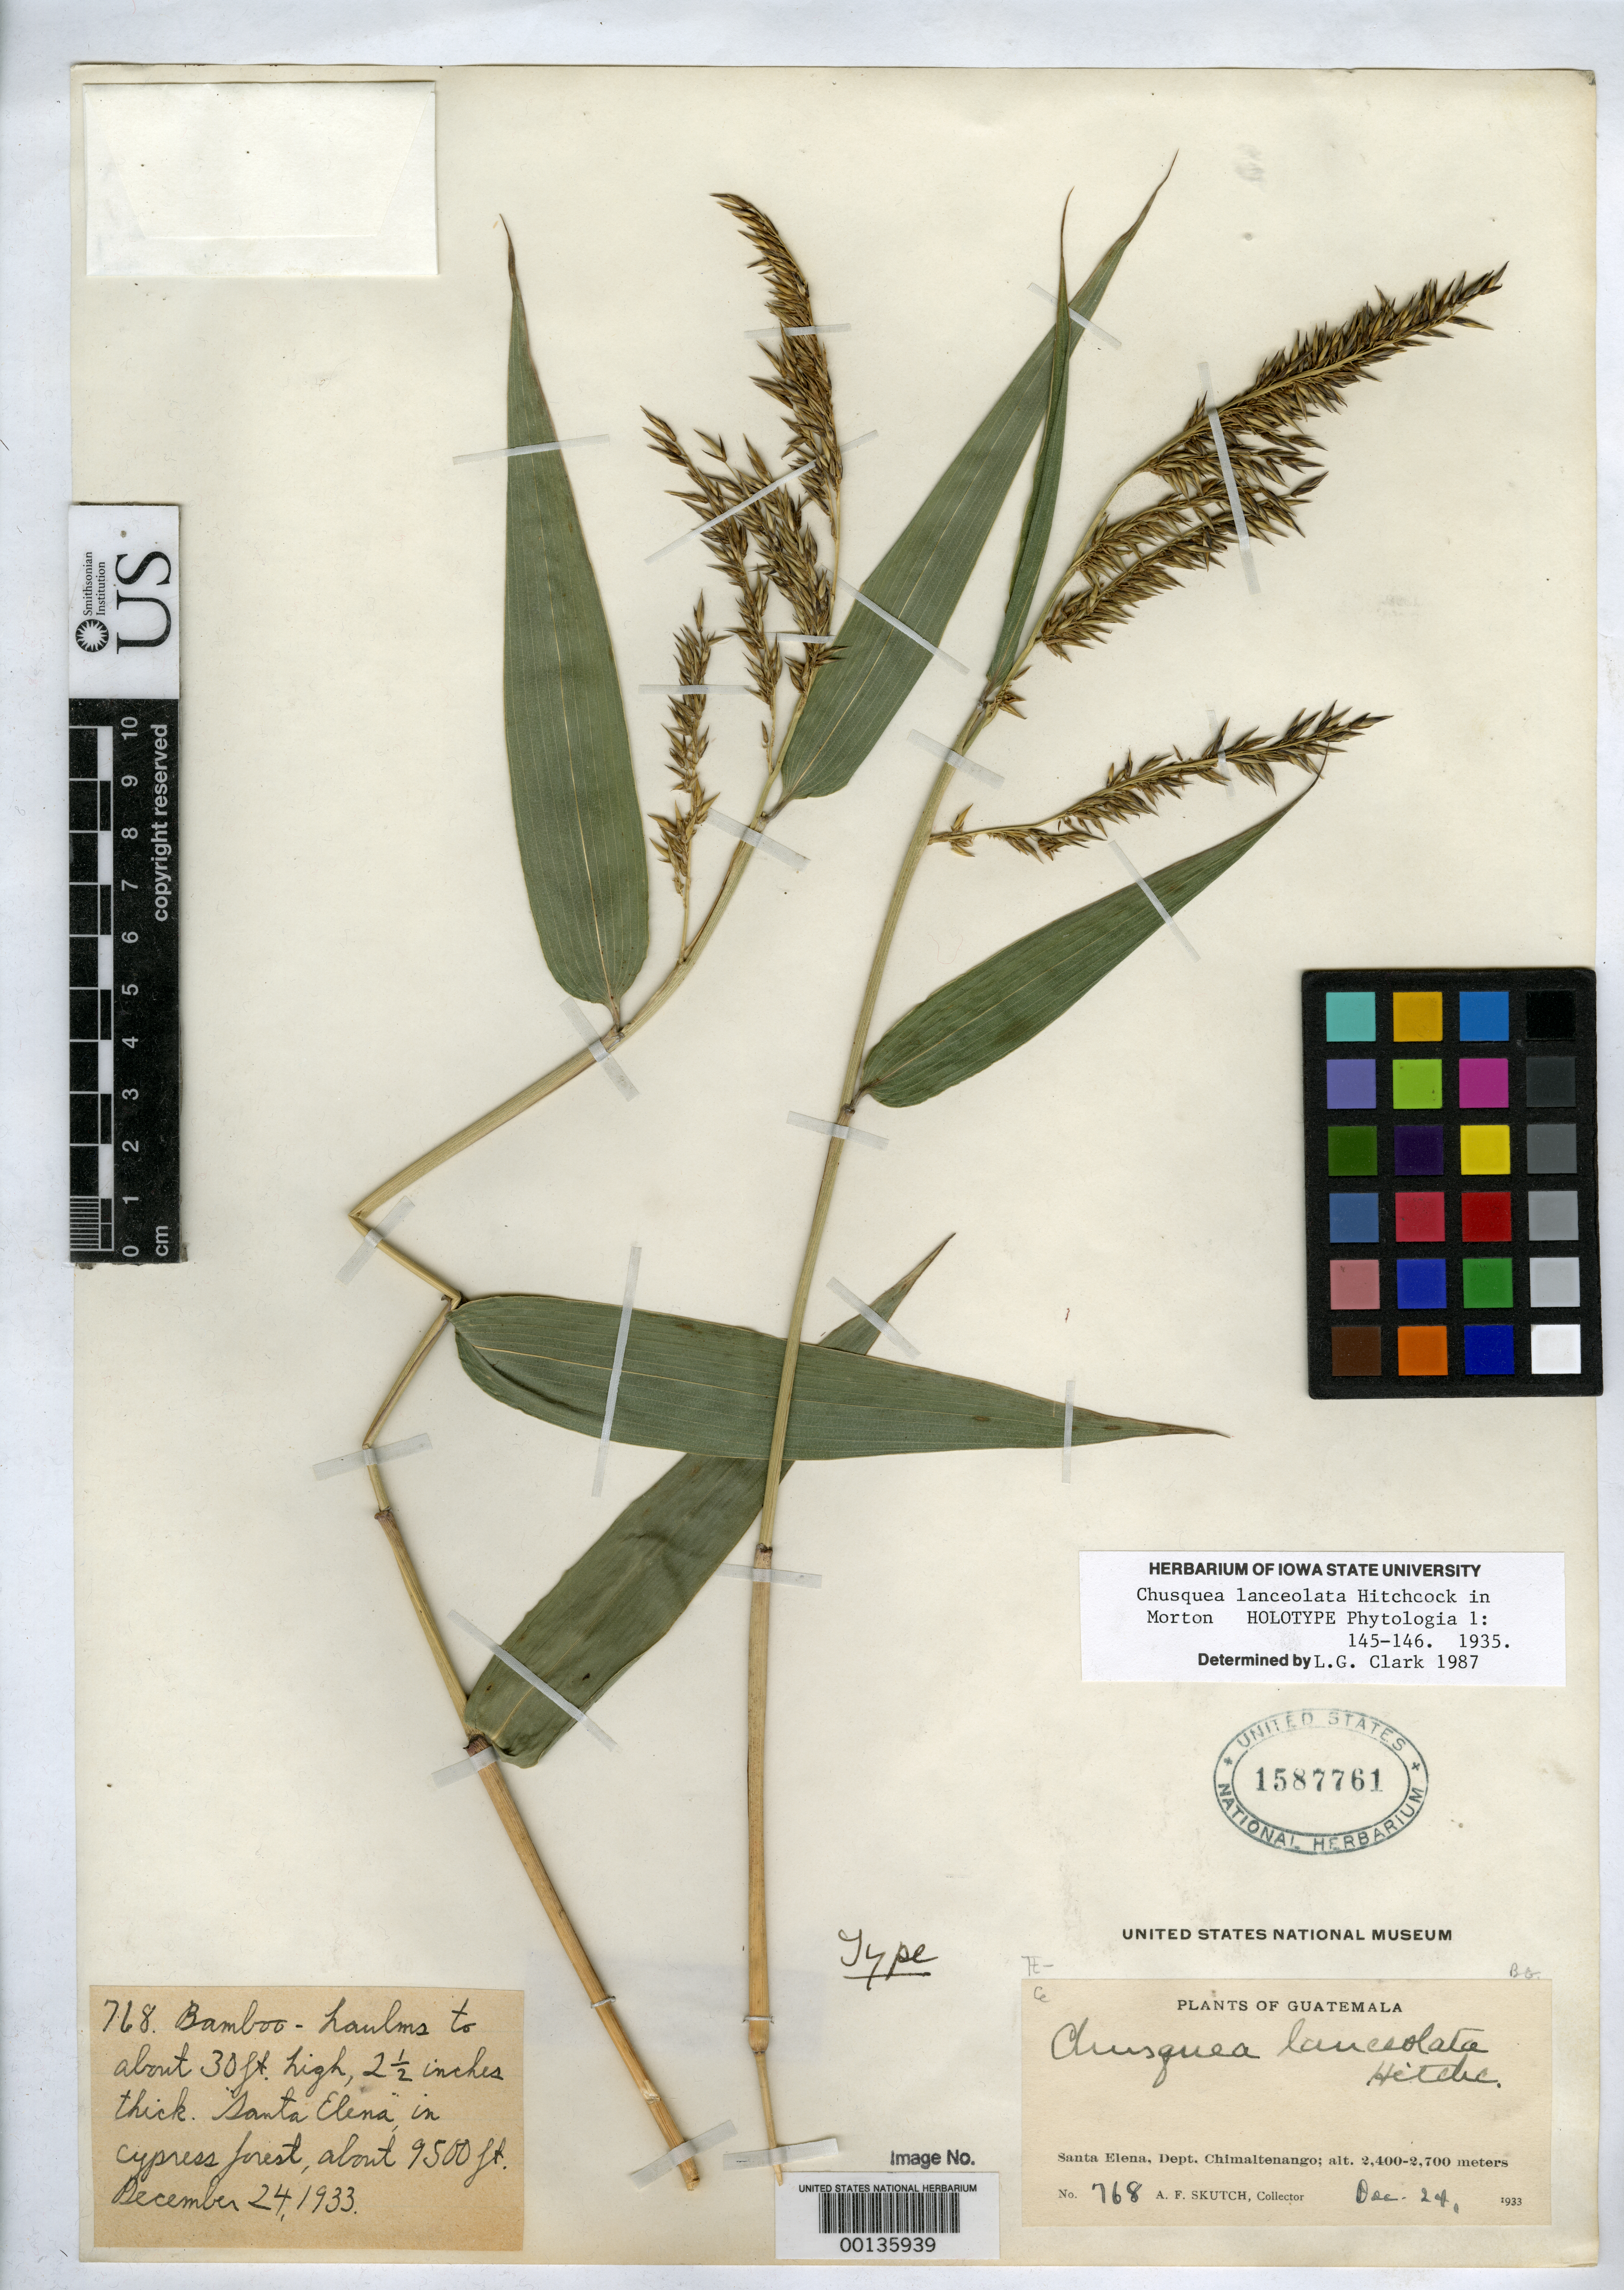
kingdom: Plantae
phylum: Tracheophyta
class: Liliopsida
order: Poales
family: Poaceae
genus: Chusquea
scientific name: Chusquea lanceolata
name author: Hitchc. in C.V. Morton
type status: Holotype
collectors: A. F. Skutch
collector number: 768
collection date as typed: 24 Dec 1933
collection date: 1933-12-24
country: Guatemala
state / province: Chimaltenango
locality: Santa Elena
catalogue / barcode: US 1587761